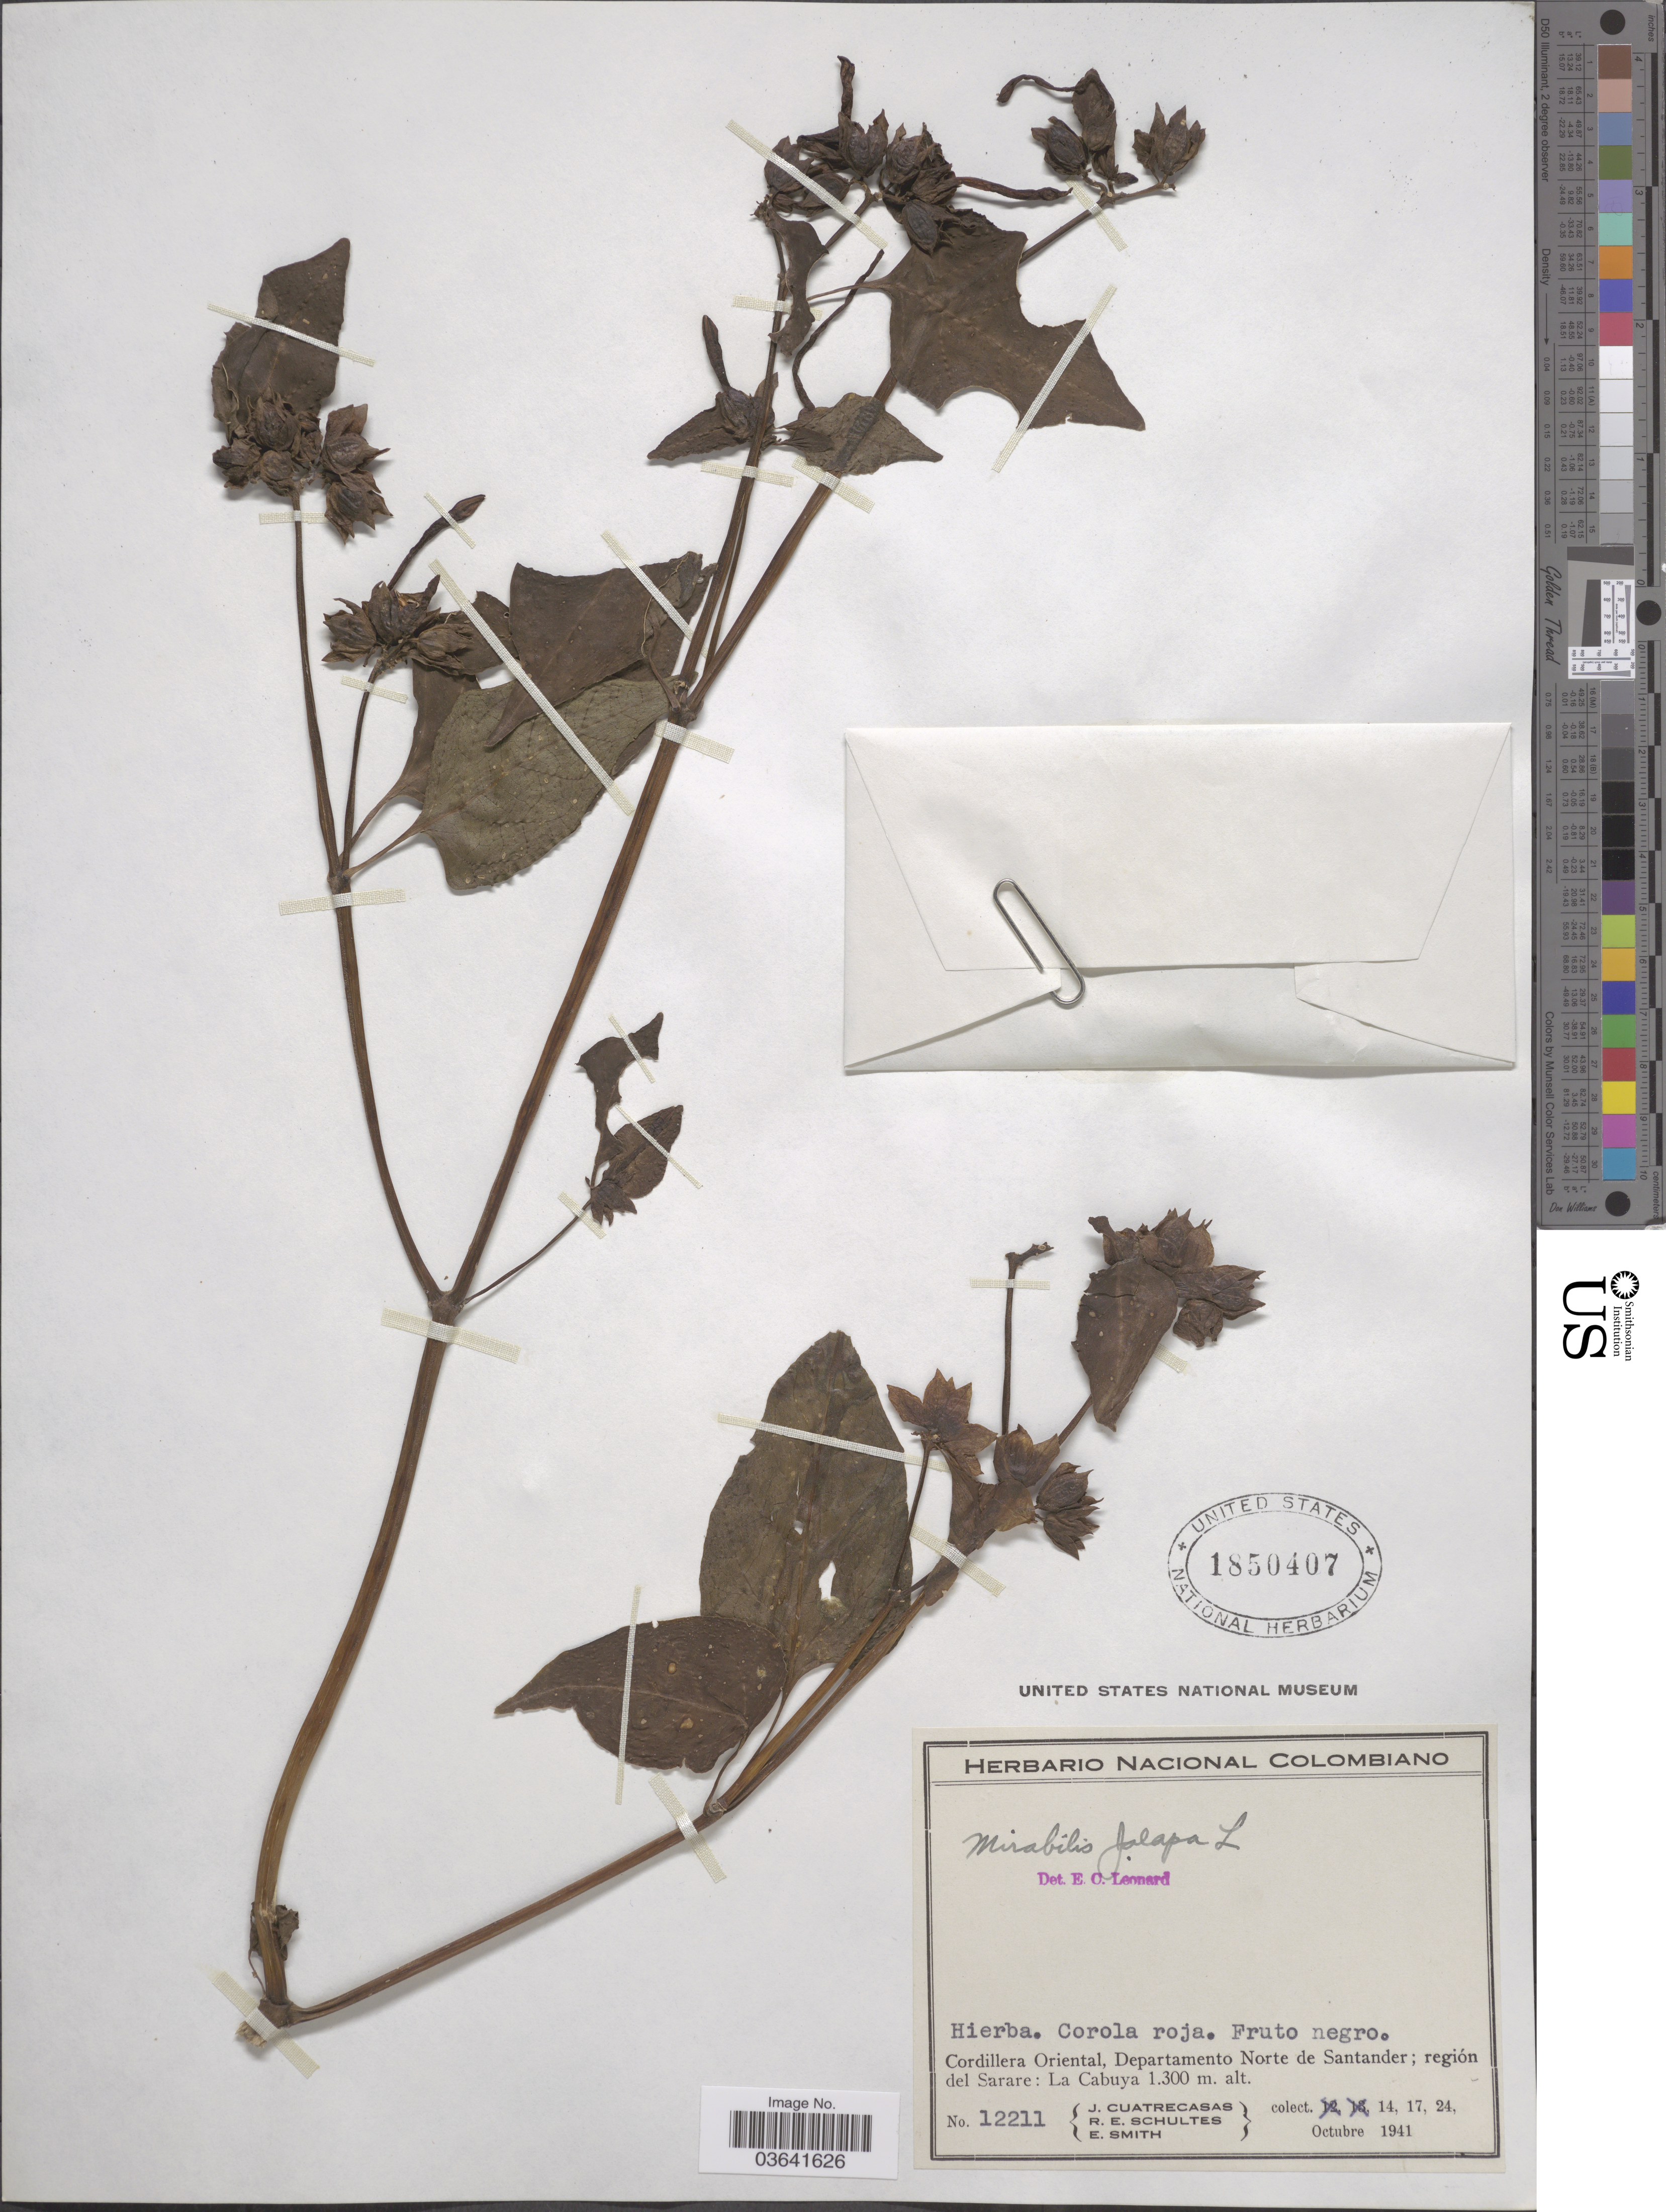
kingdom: Plantae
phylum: Tracheophyta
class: Magnoliopsida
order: Caryophyllales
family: Nyctaginaceae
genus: Mirabilis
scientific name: Mirabilis jalapa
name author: L.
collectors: J. Cuatrecasas, R. E. Schultes & E. Smith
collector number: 12211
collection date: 1941-10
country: Colombia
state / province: Norte de Santander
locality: Cordillera Oriental, Departamento Norte de Santander; región del Sarare: La Cabuya.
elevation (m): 1300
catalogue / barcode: US 1850407